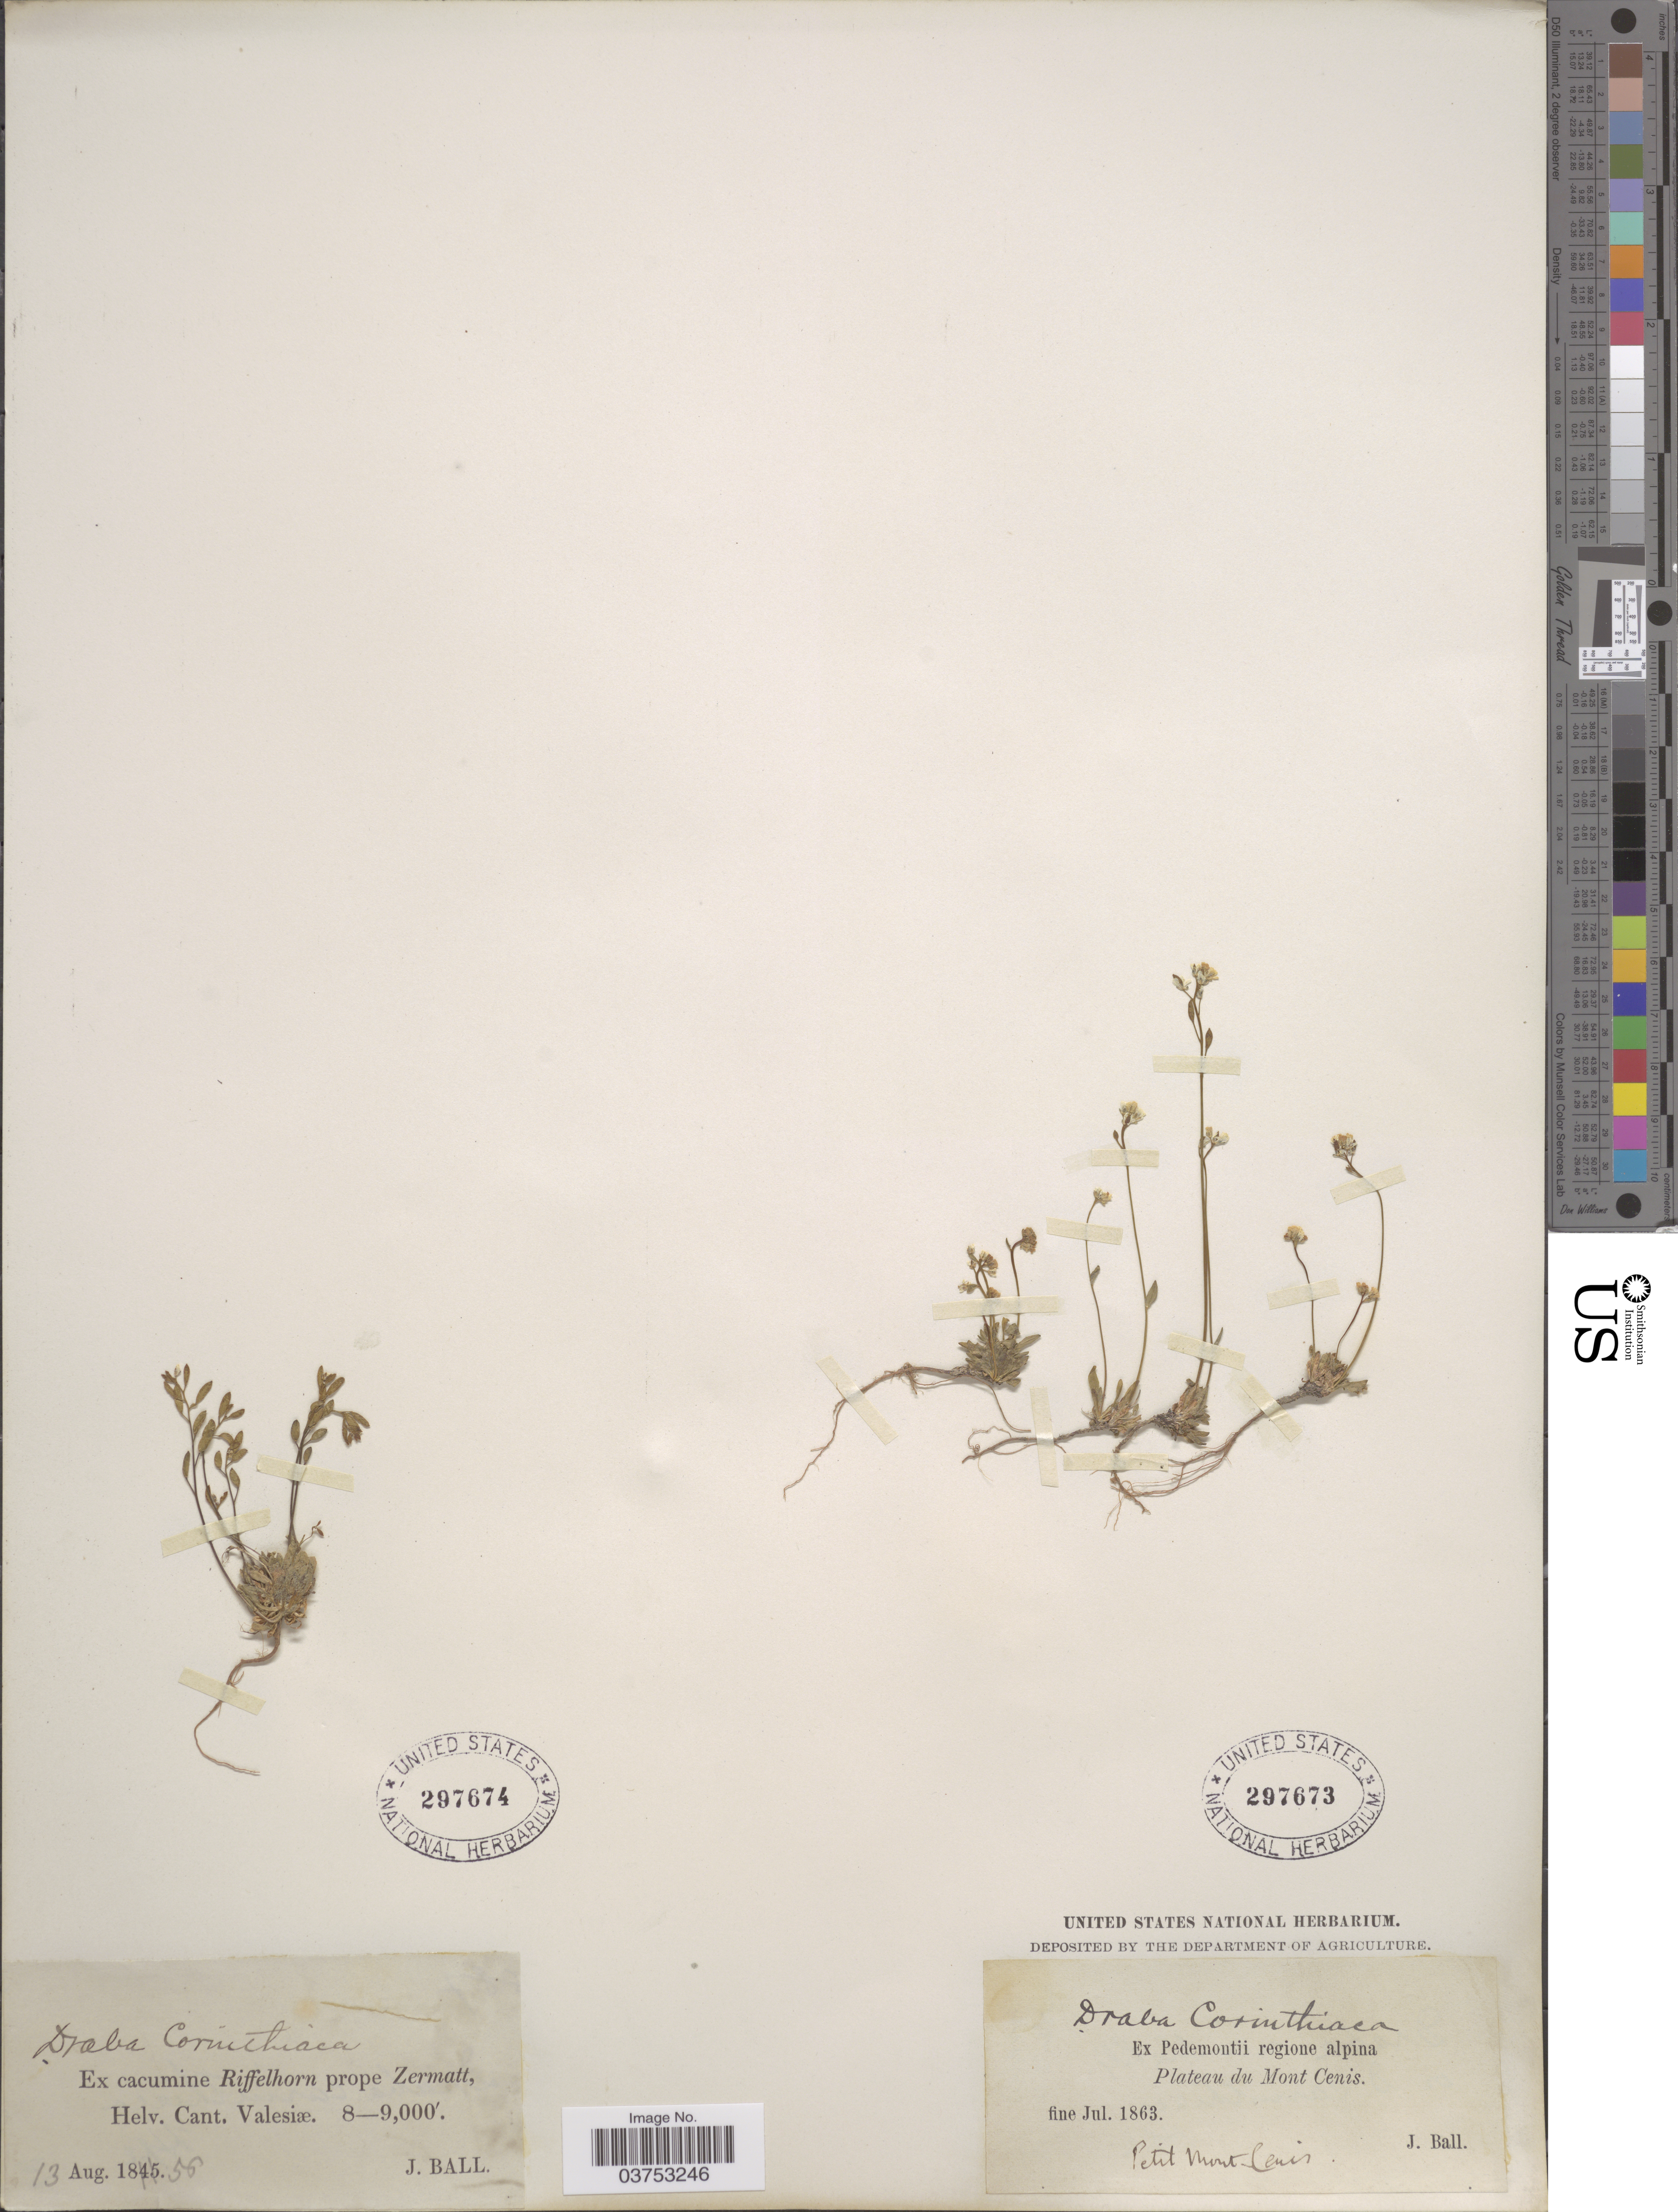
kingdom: Plantae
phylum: Tracheophyta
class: Magnoliopsida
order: Brassicales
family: Brassicaceae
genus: Draba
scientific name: Draba carinthiaca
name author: Hoppe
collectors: J. Ball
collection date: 1856-08-13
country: Switzerland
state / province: Valais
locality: Ex cacumine Riffelhorn prope Zermatt, Helv. Cant. Valesiæ.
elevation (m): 2438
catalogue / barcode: US 297674